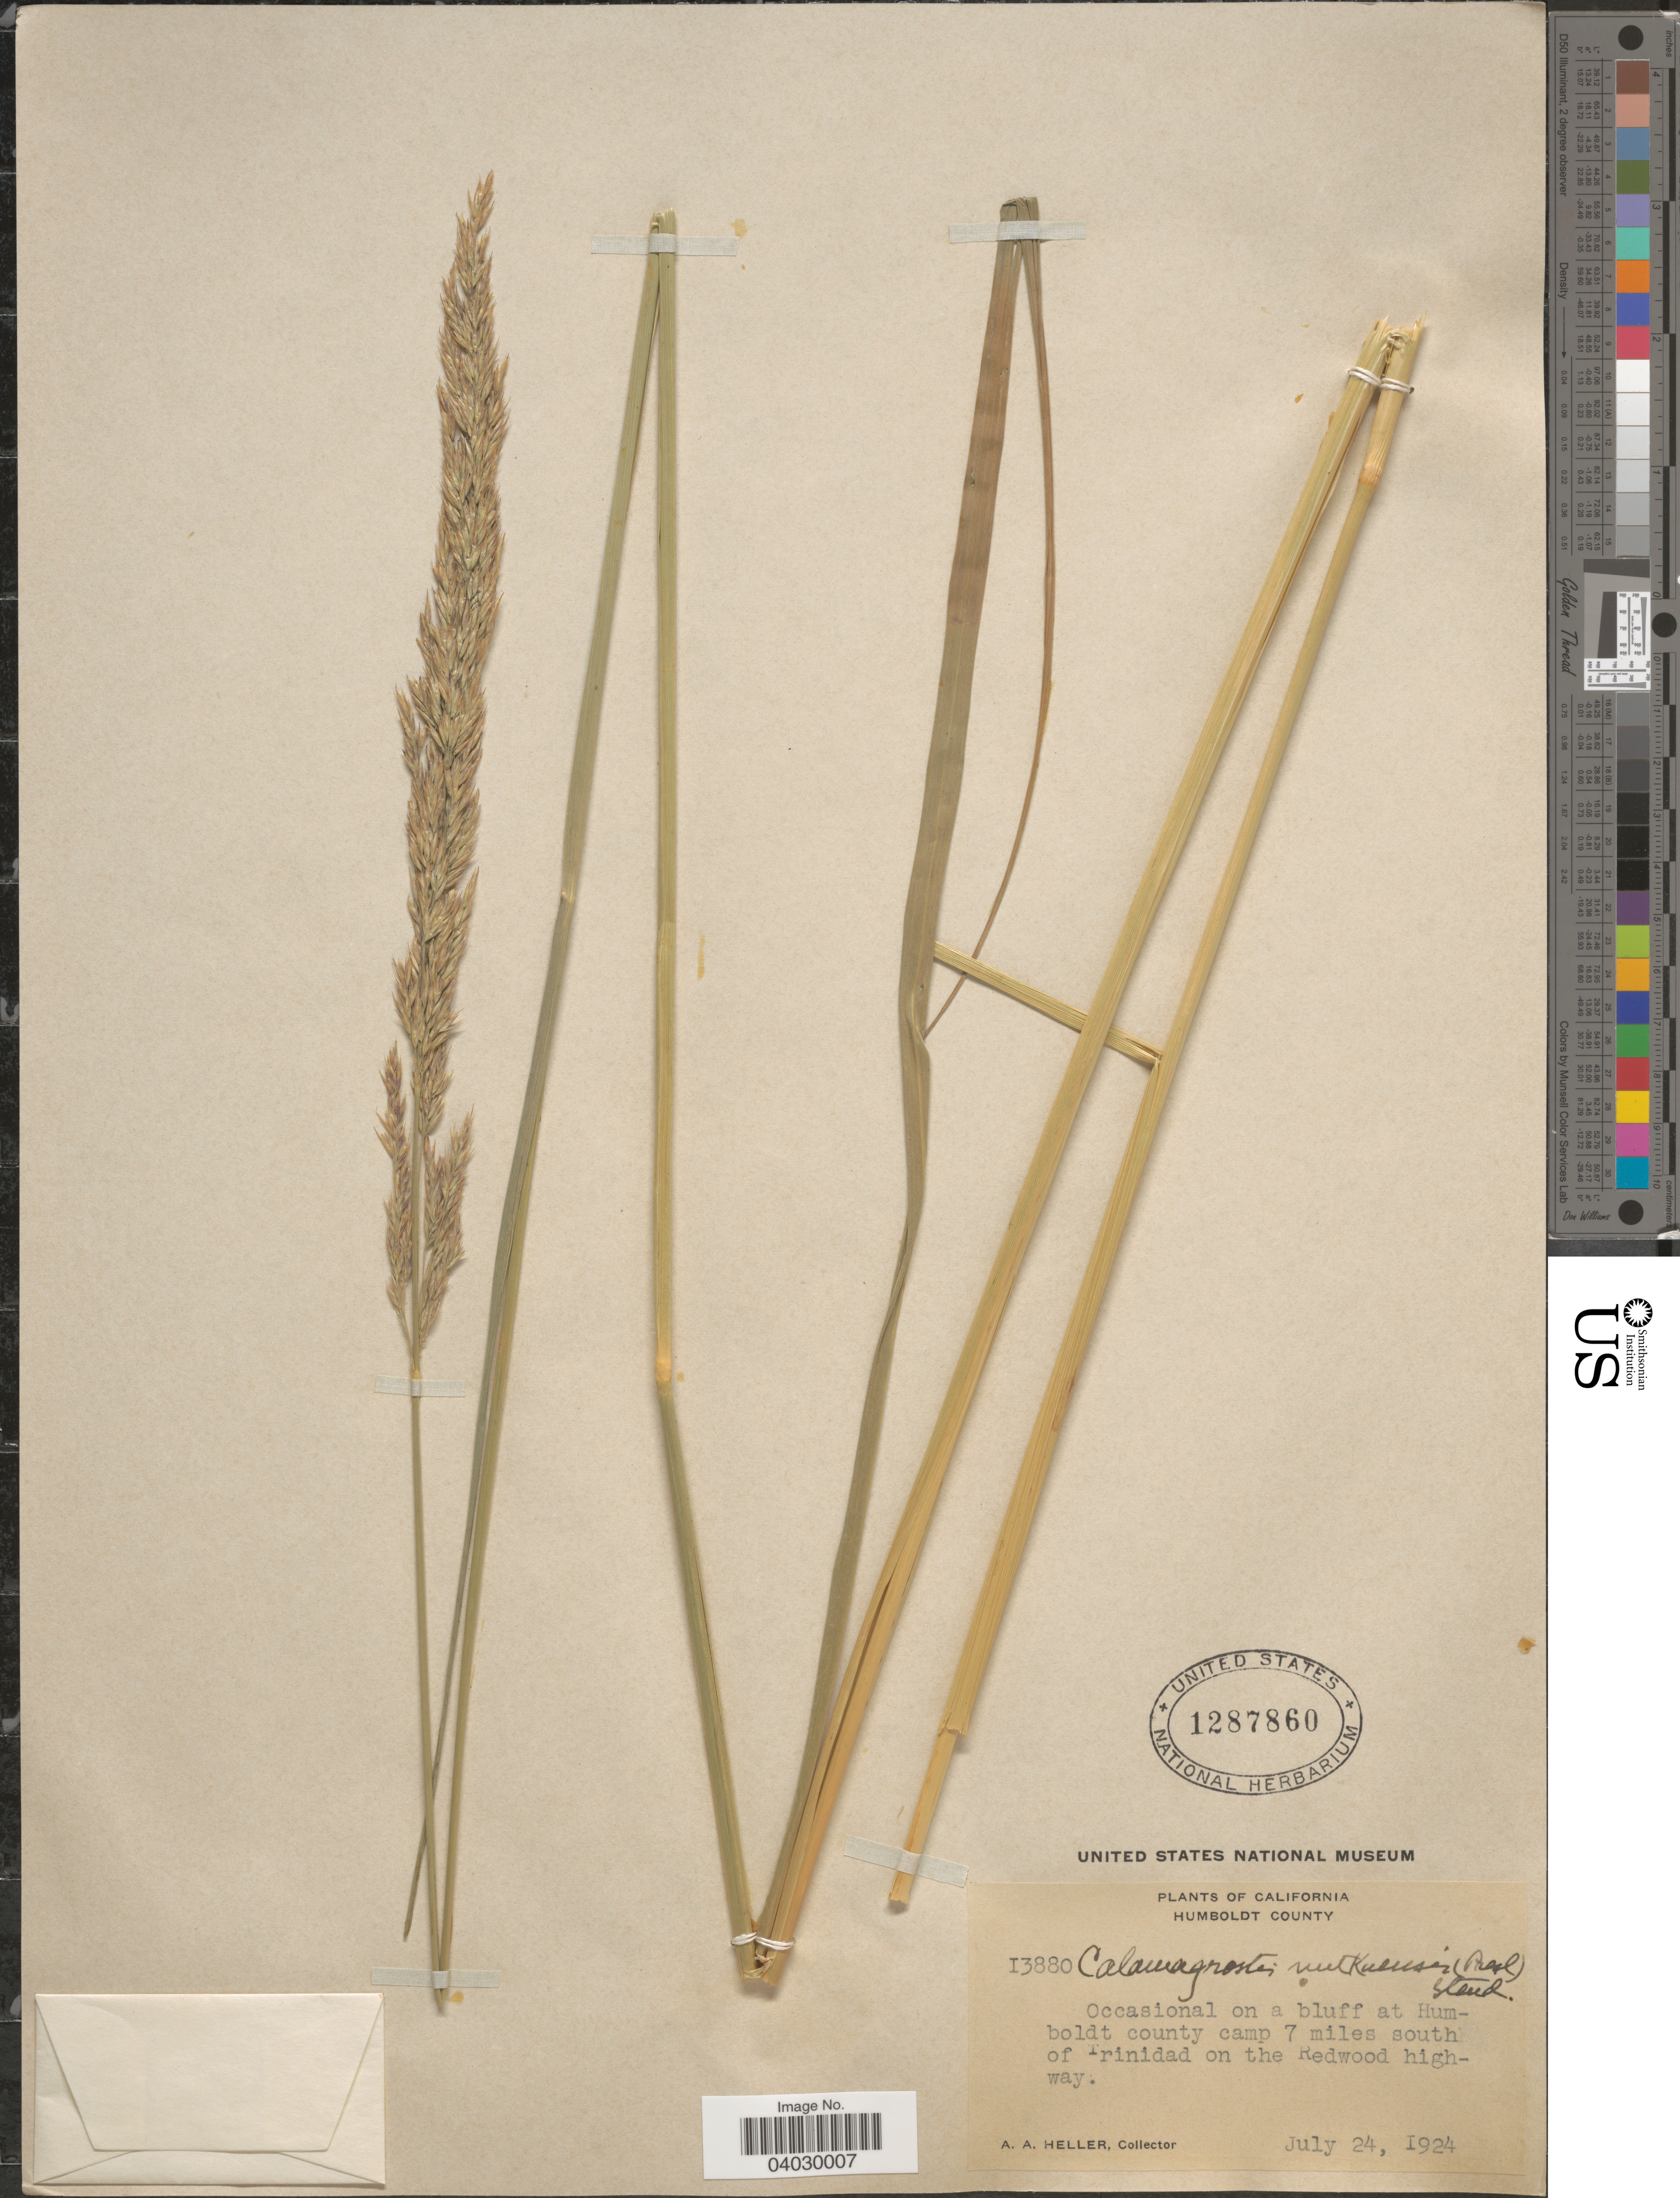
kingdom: Plantae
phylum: Tracheophyta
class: Liliopsida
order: Poales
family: Poaceae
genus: Calamagrostis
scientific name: Calamagrostis nutkaensis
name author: (J. Presl) Steud.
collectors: A. A. Heller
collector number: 13880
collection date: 1924-07-24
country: United States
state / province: California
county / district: Humboldt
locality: Humboldt County. On a bluff at Humboldt county camp 7 miles south of Trinidad on the Redwood highway.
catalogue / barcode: US 1287860